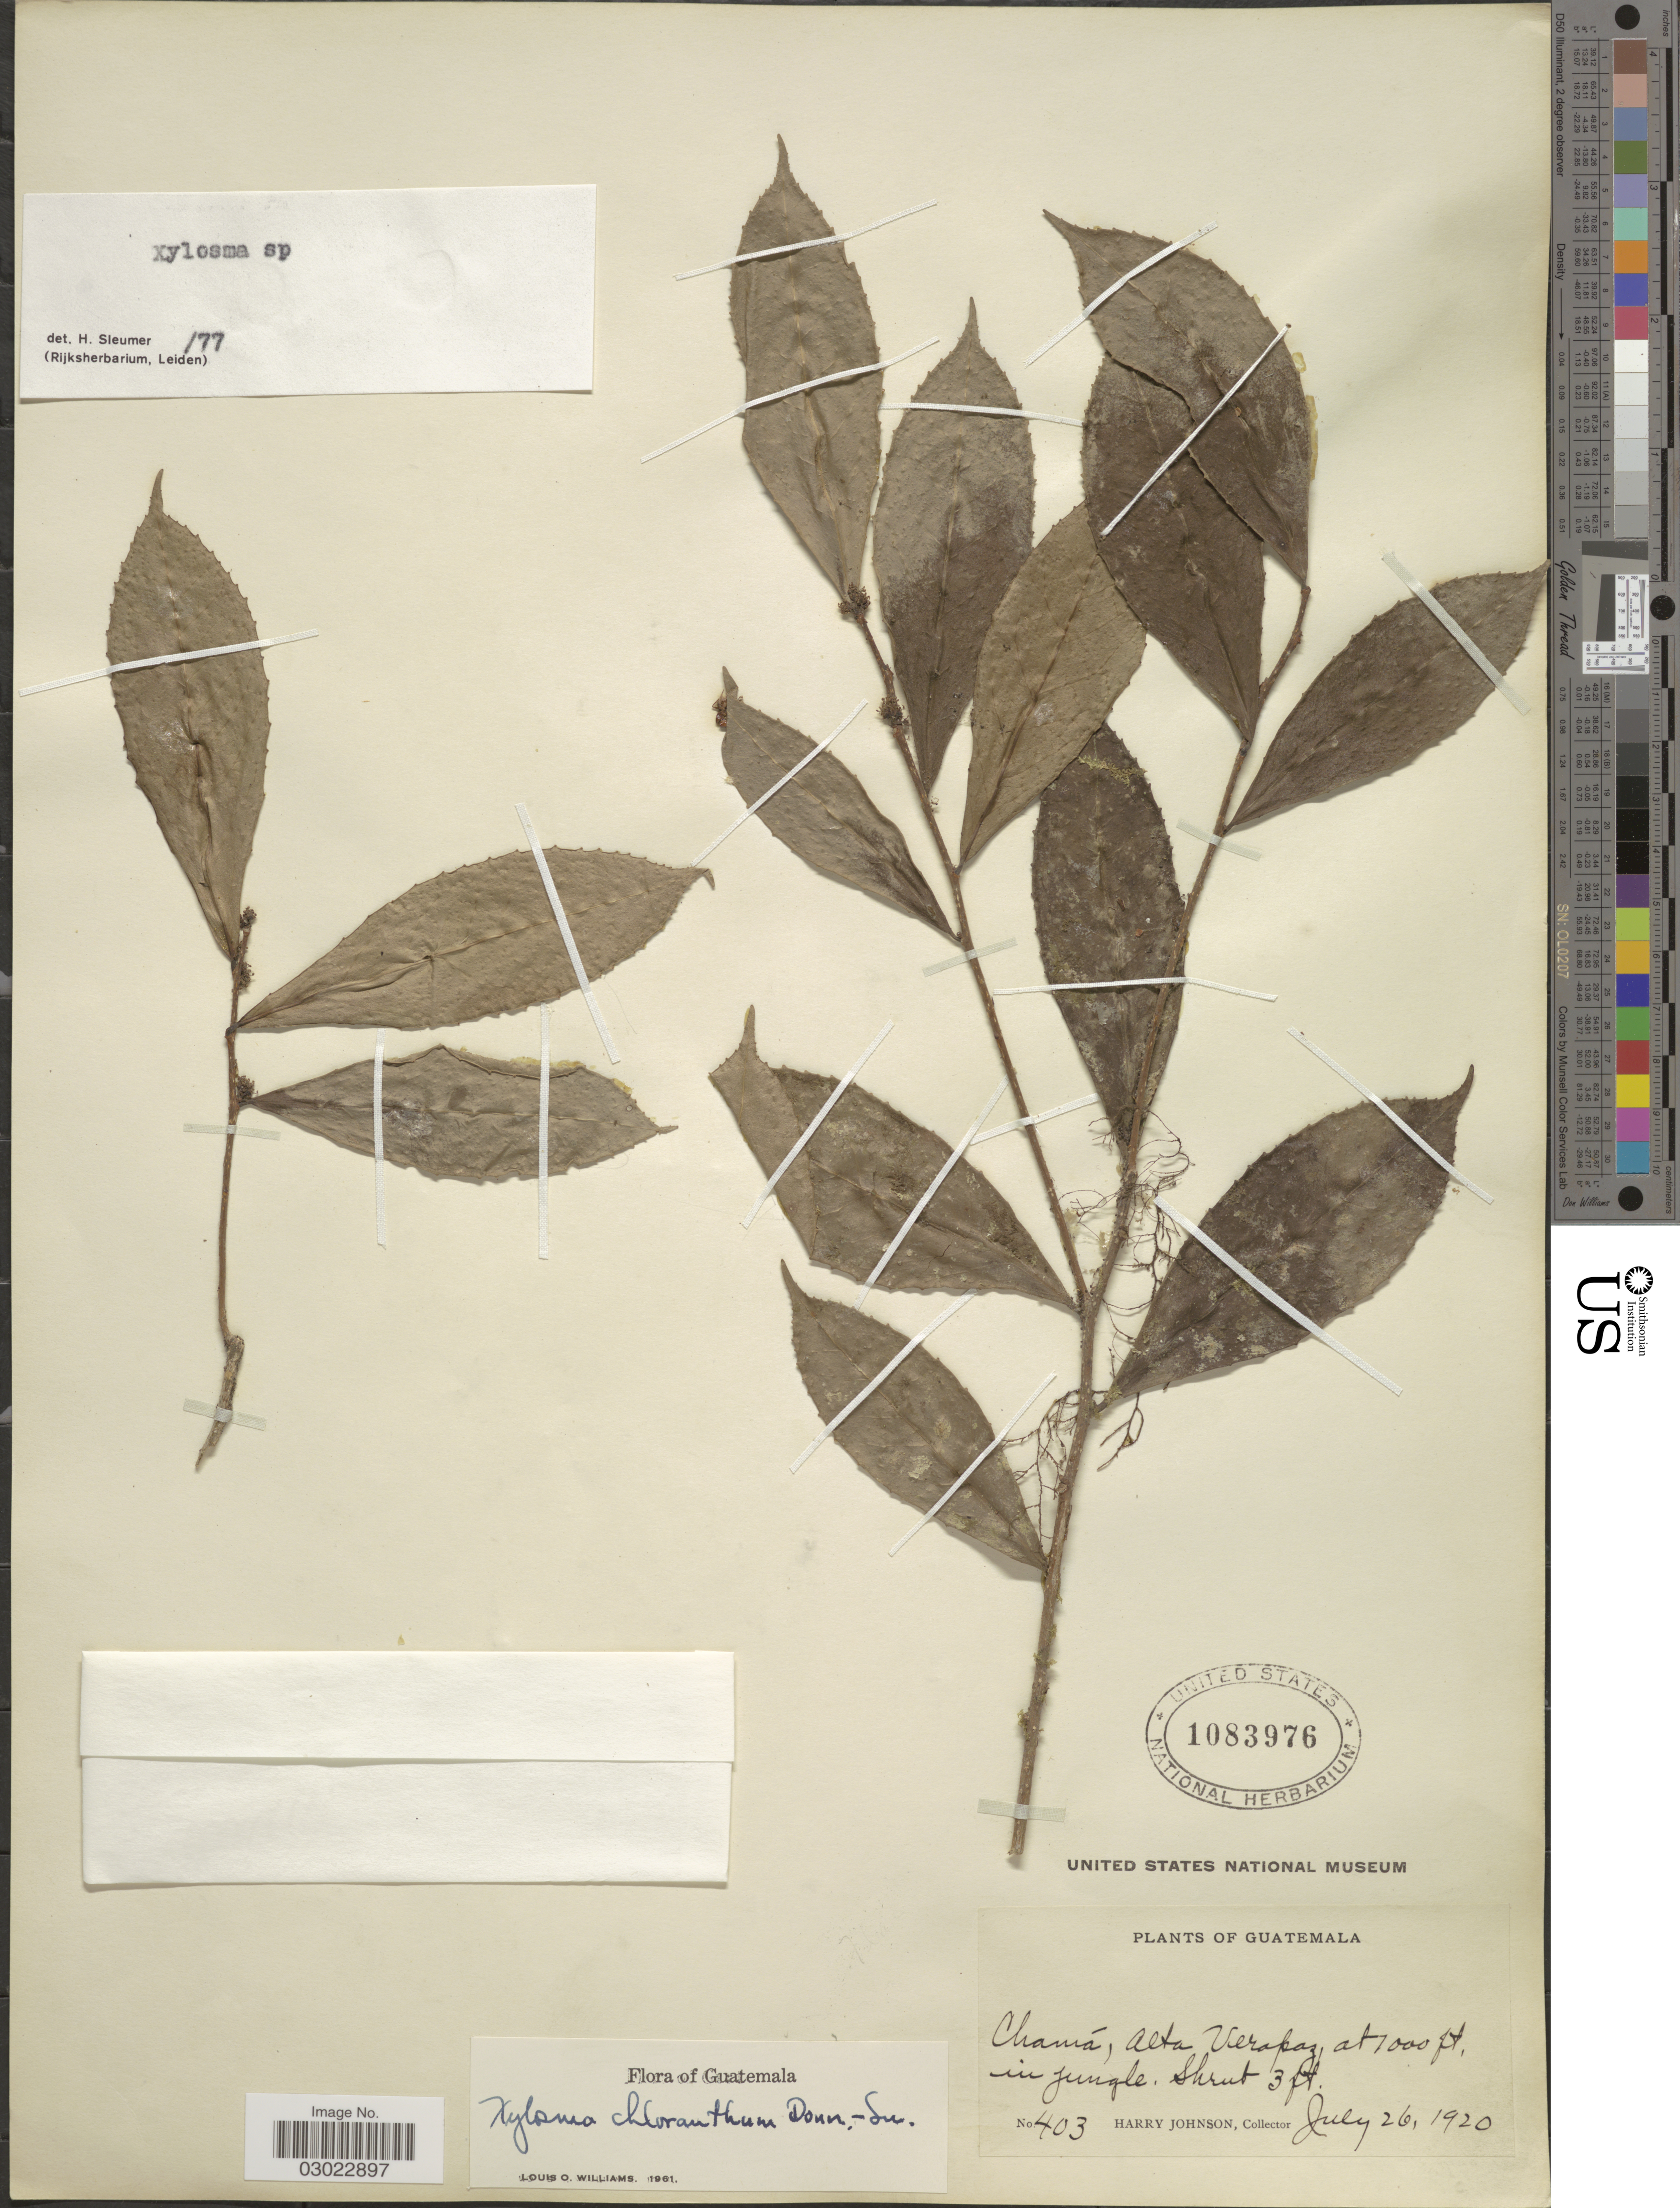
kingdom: Plantae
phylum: Tracheophyta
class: Magnoliopsida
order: Malpighiales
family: Salicaceae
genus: Xylosma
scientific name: Xylosma sp.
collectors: H. Johnson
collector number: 403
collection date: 1920-07-26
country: Guatemala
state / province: Alta Verapaz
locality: Chamá.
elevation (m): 305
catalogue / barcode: US 1083976